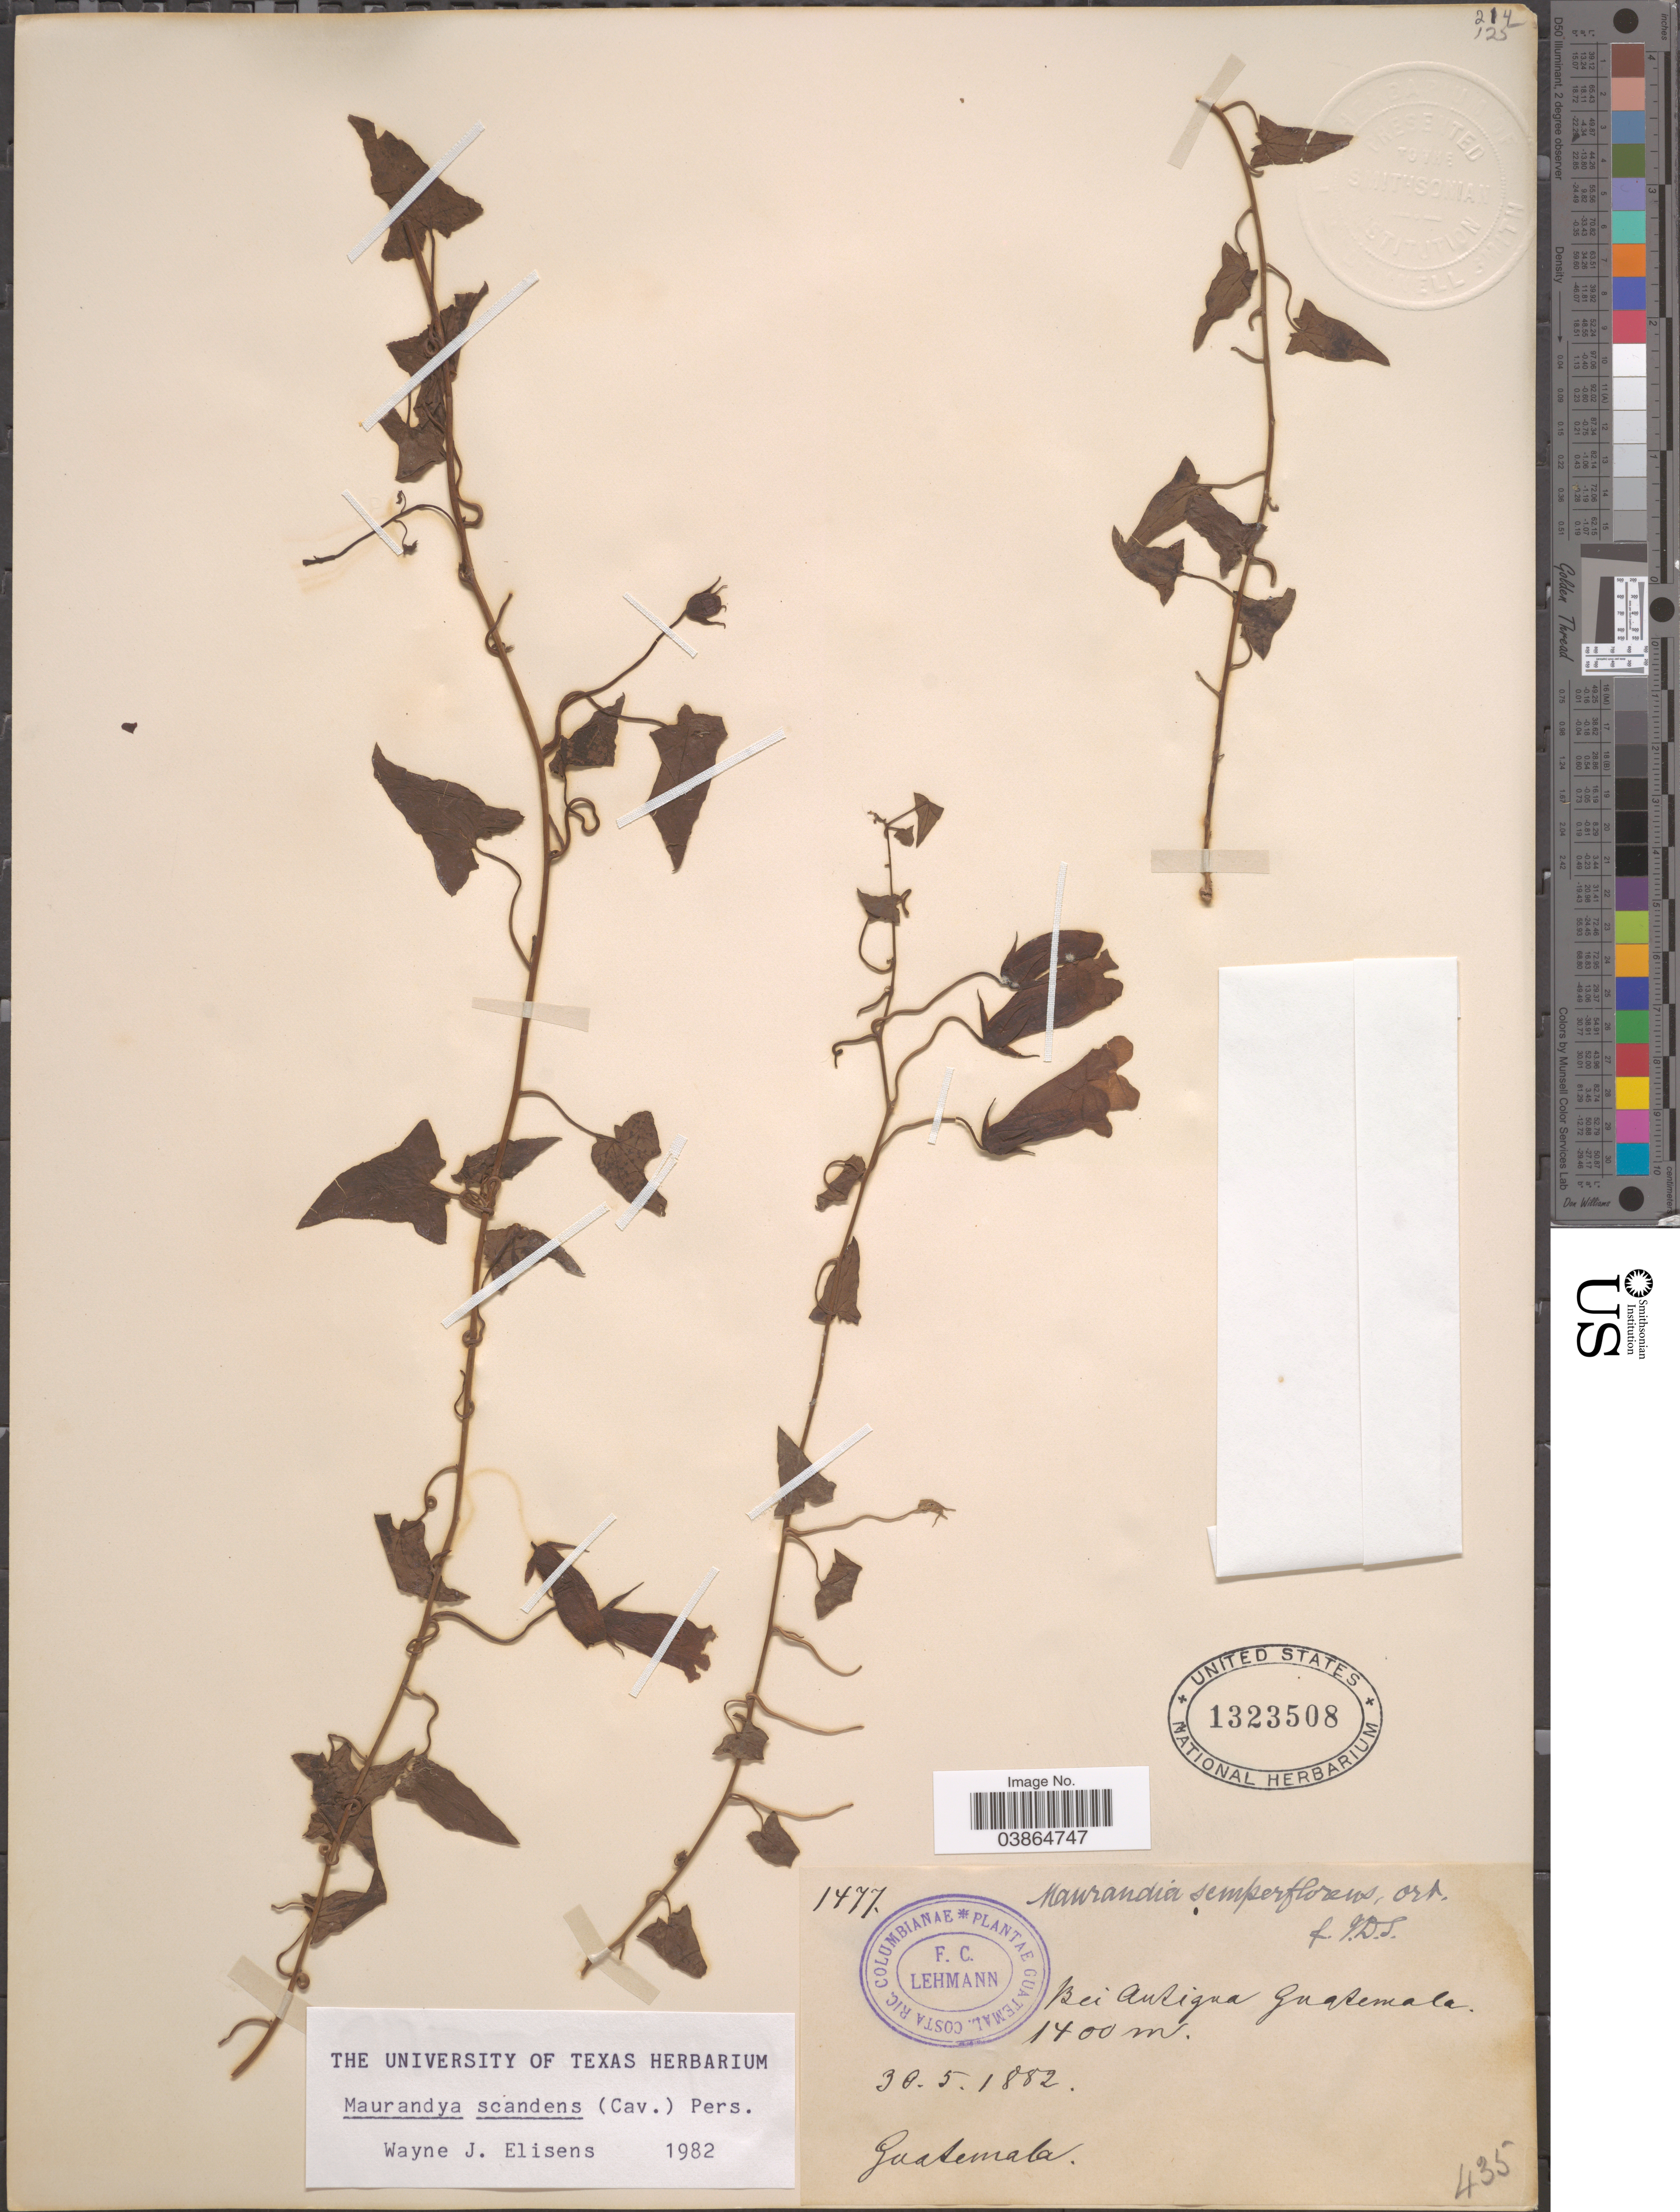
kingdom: Plantae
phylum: Tracheophyta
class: Magnoliopsida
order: Lamiales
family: Plantaginaceae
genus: Maurandya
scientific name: Maurandya scandens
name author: (Cav.) Pers.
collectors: F. C. Lehmann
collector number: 1477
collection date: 1882-05-30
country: Guatemala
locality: Bei Antigua Guatemala.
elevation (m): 1400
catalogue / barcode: US 1323508